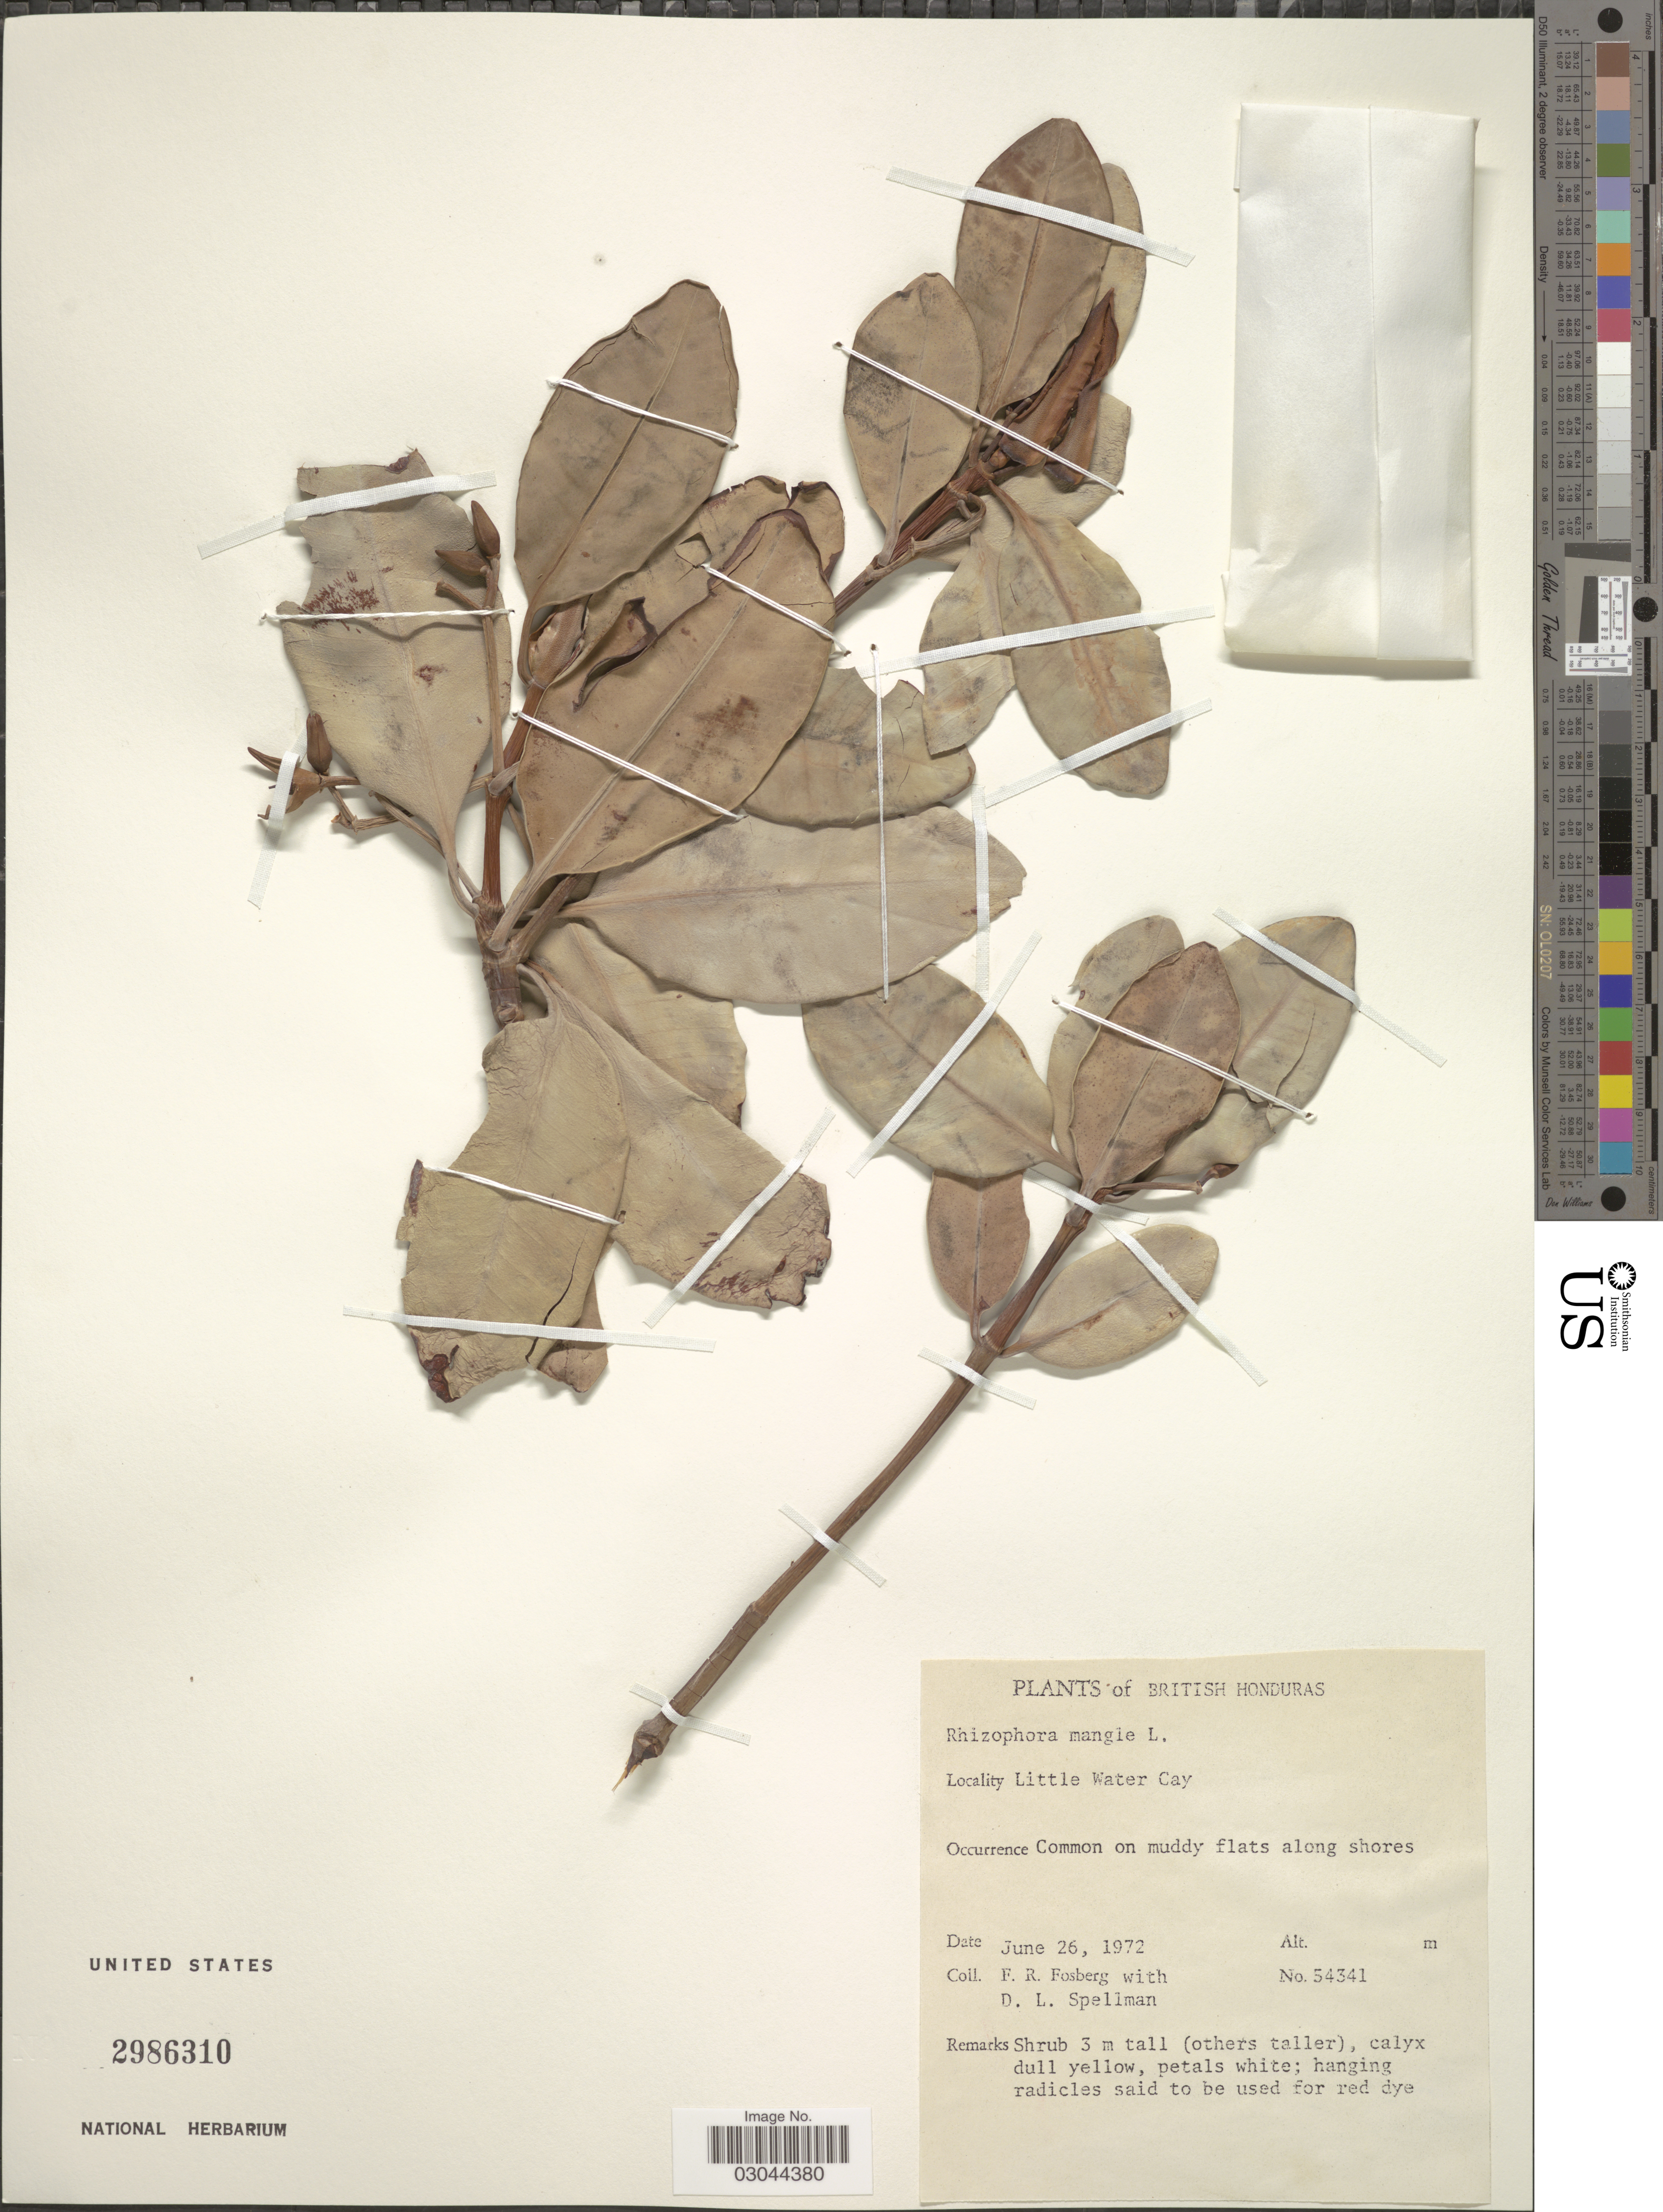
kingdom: Plantae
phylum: Tracheophyta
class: Magnoliopsida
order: Malpighiales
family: Rhizophoraceae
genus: Rhizophora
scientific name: Rhizophora mangle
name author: L.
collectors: F. R. Fosberg & D. L. Spellman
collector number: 54341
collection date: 1972-06-26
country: Belize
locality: British Honduras. Little Water Cay.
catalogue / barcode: US 2986310